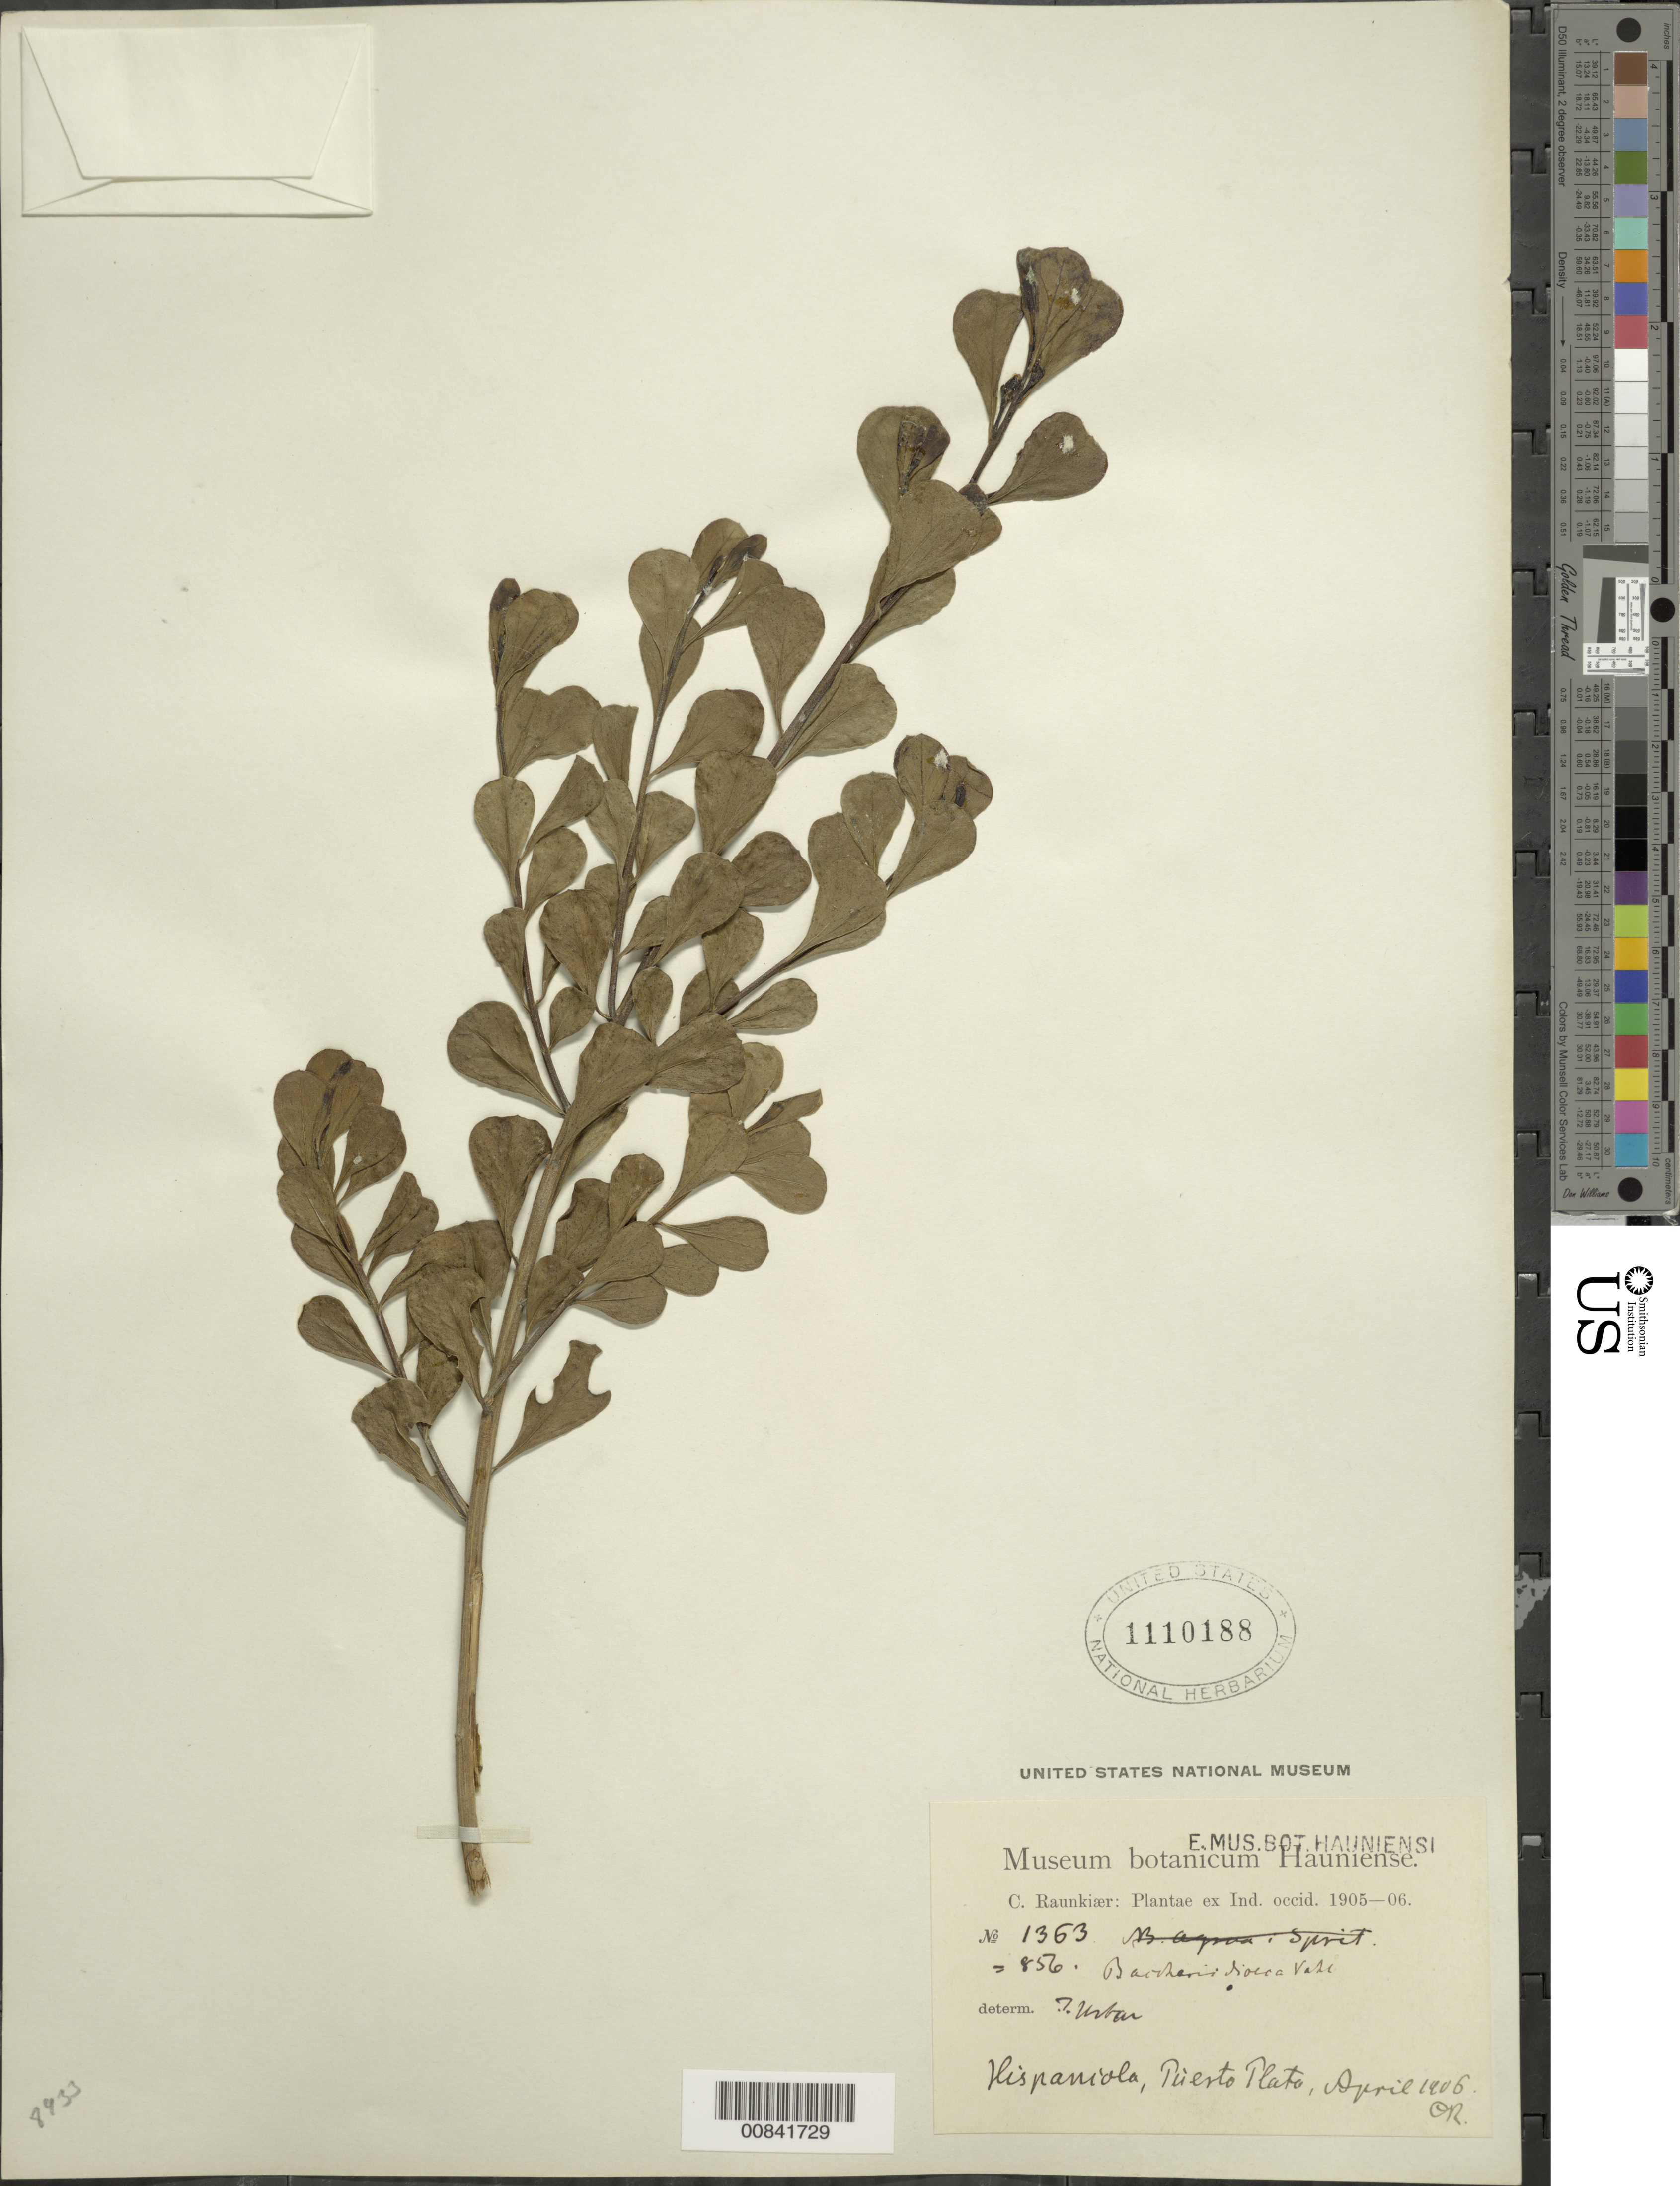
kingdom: Plantae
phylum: Tracheophyta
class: Magnoliopsida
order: Asterales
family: Asteraceae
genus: Baccharis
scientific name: Baccharis dioica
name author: Vahl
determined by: Urban, Ignatz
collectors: C. C. Raunkiaer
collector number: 1363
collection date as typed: Apr 1906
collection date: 1906-04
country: Dominican Republic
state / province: Puerto Plata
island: Hispaniola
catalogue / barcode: US 1110188